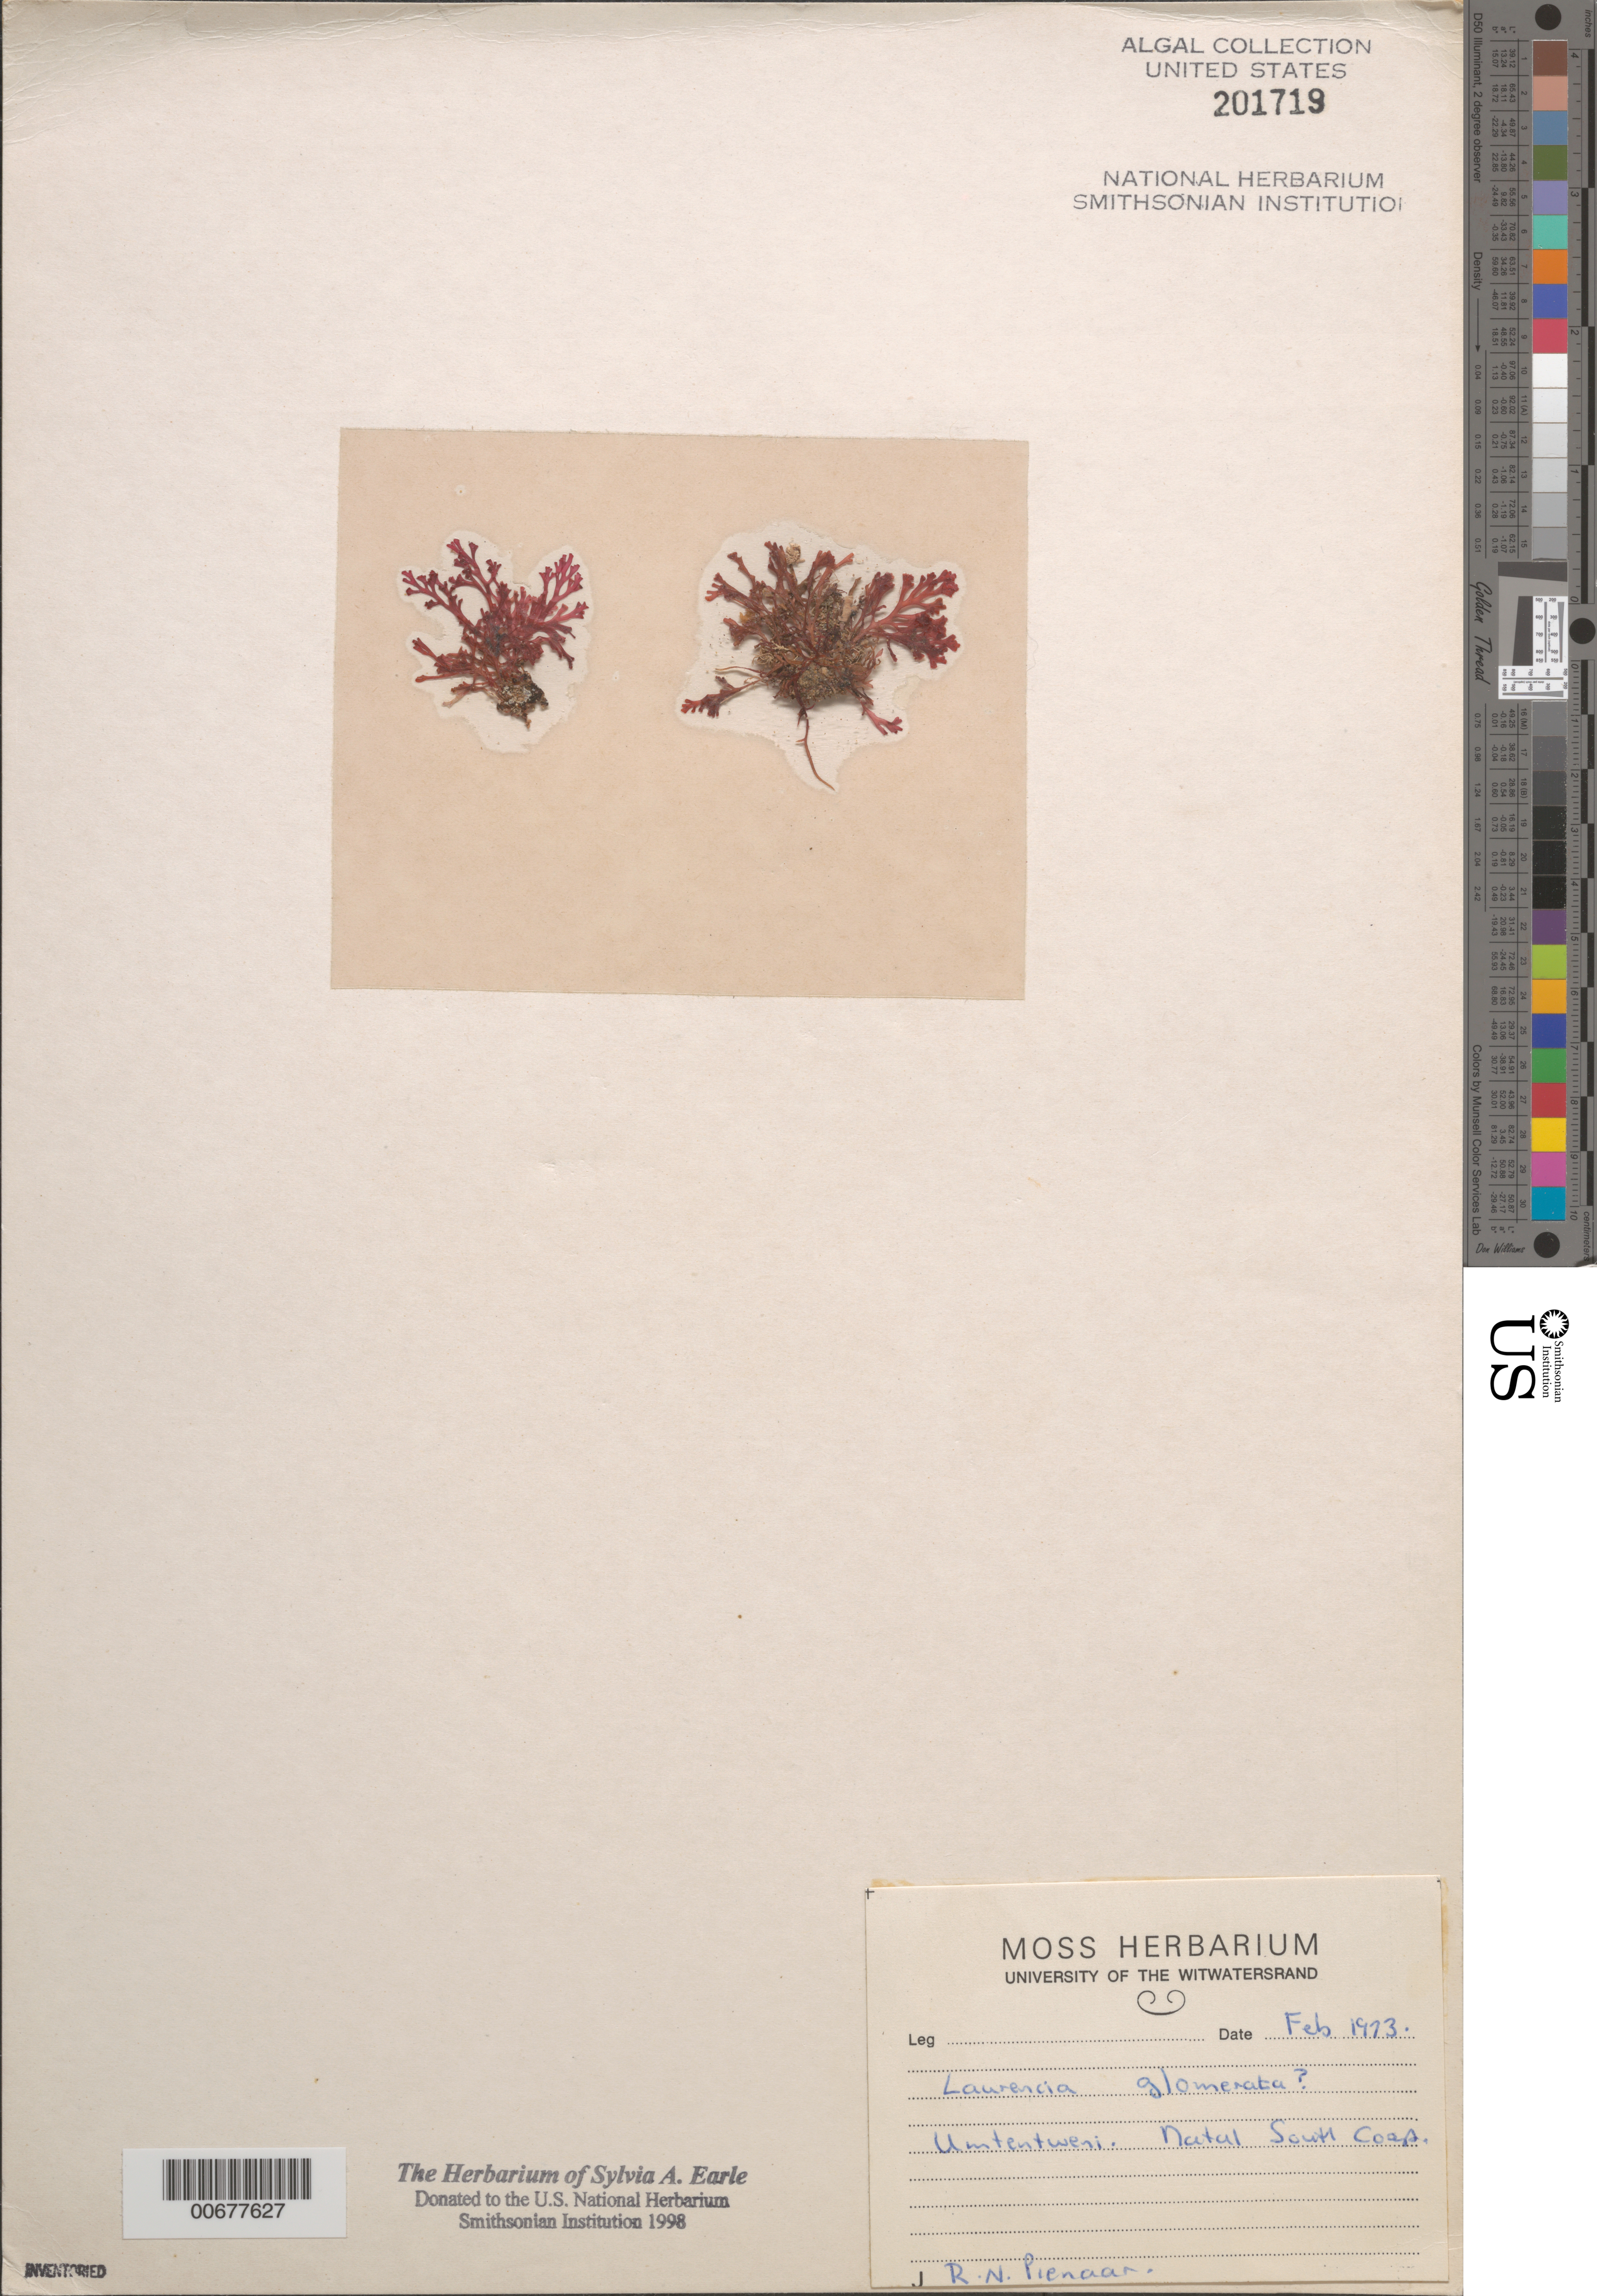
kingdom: Plantae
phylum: Rhodophyta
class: Florideophyceae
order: Ceramiales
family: Rhodomelaceae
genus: Laurencia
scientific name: Laurencia glomerata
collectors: R. Pienaar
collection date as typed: Feb 1973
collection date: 1973-02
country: South Africa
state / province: KwaZulu-Natal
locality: Umtentweni, South Coast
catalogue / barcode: US 201719